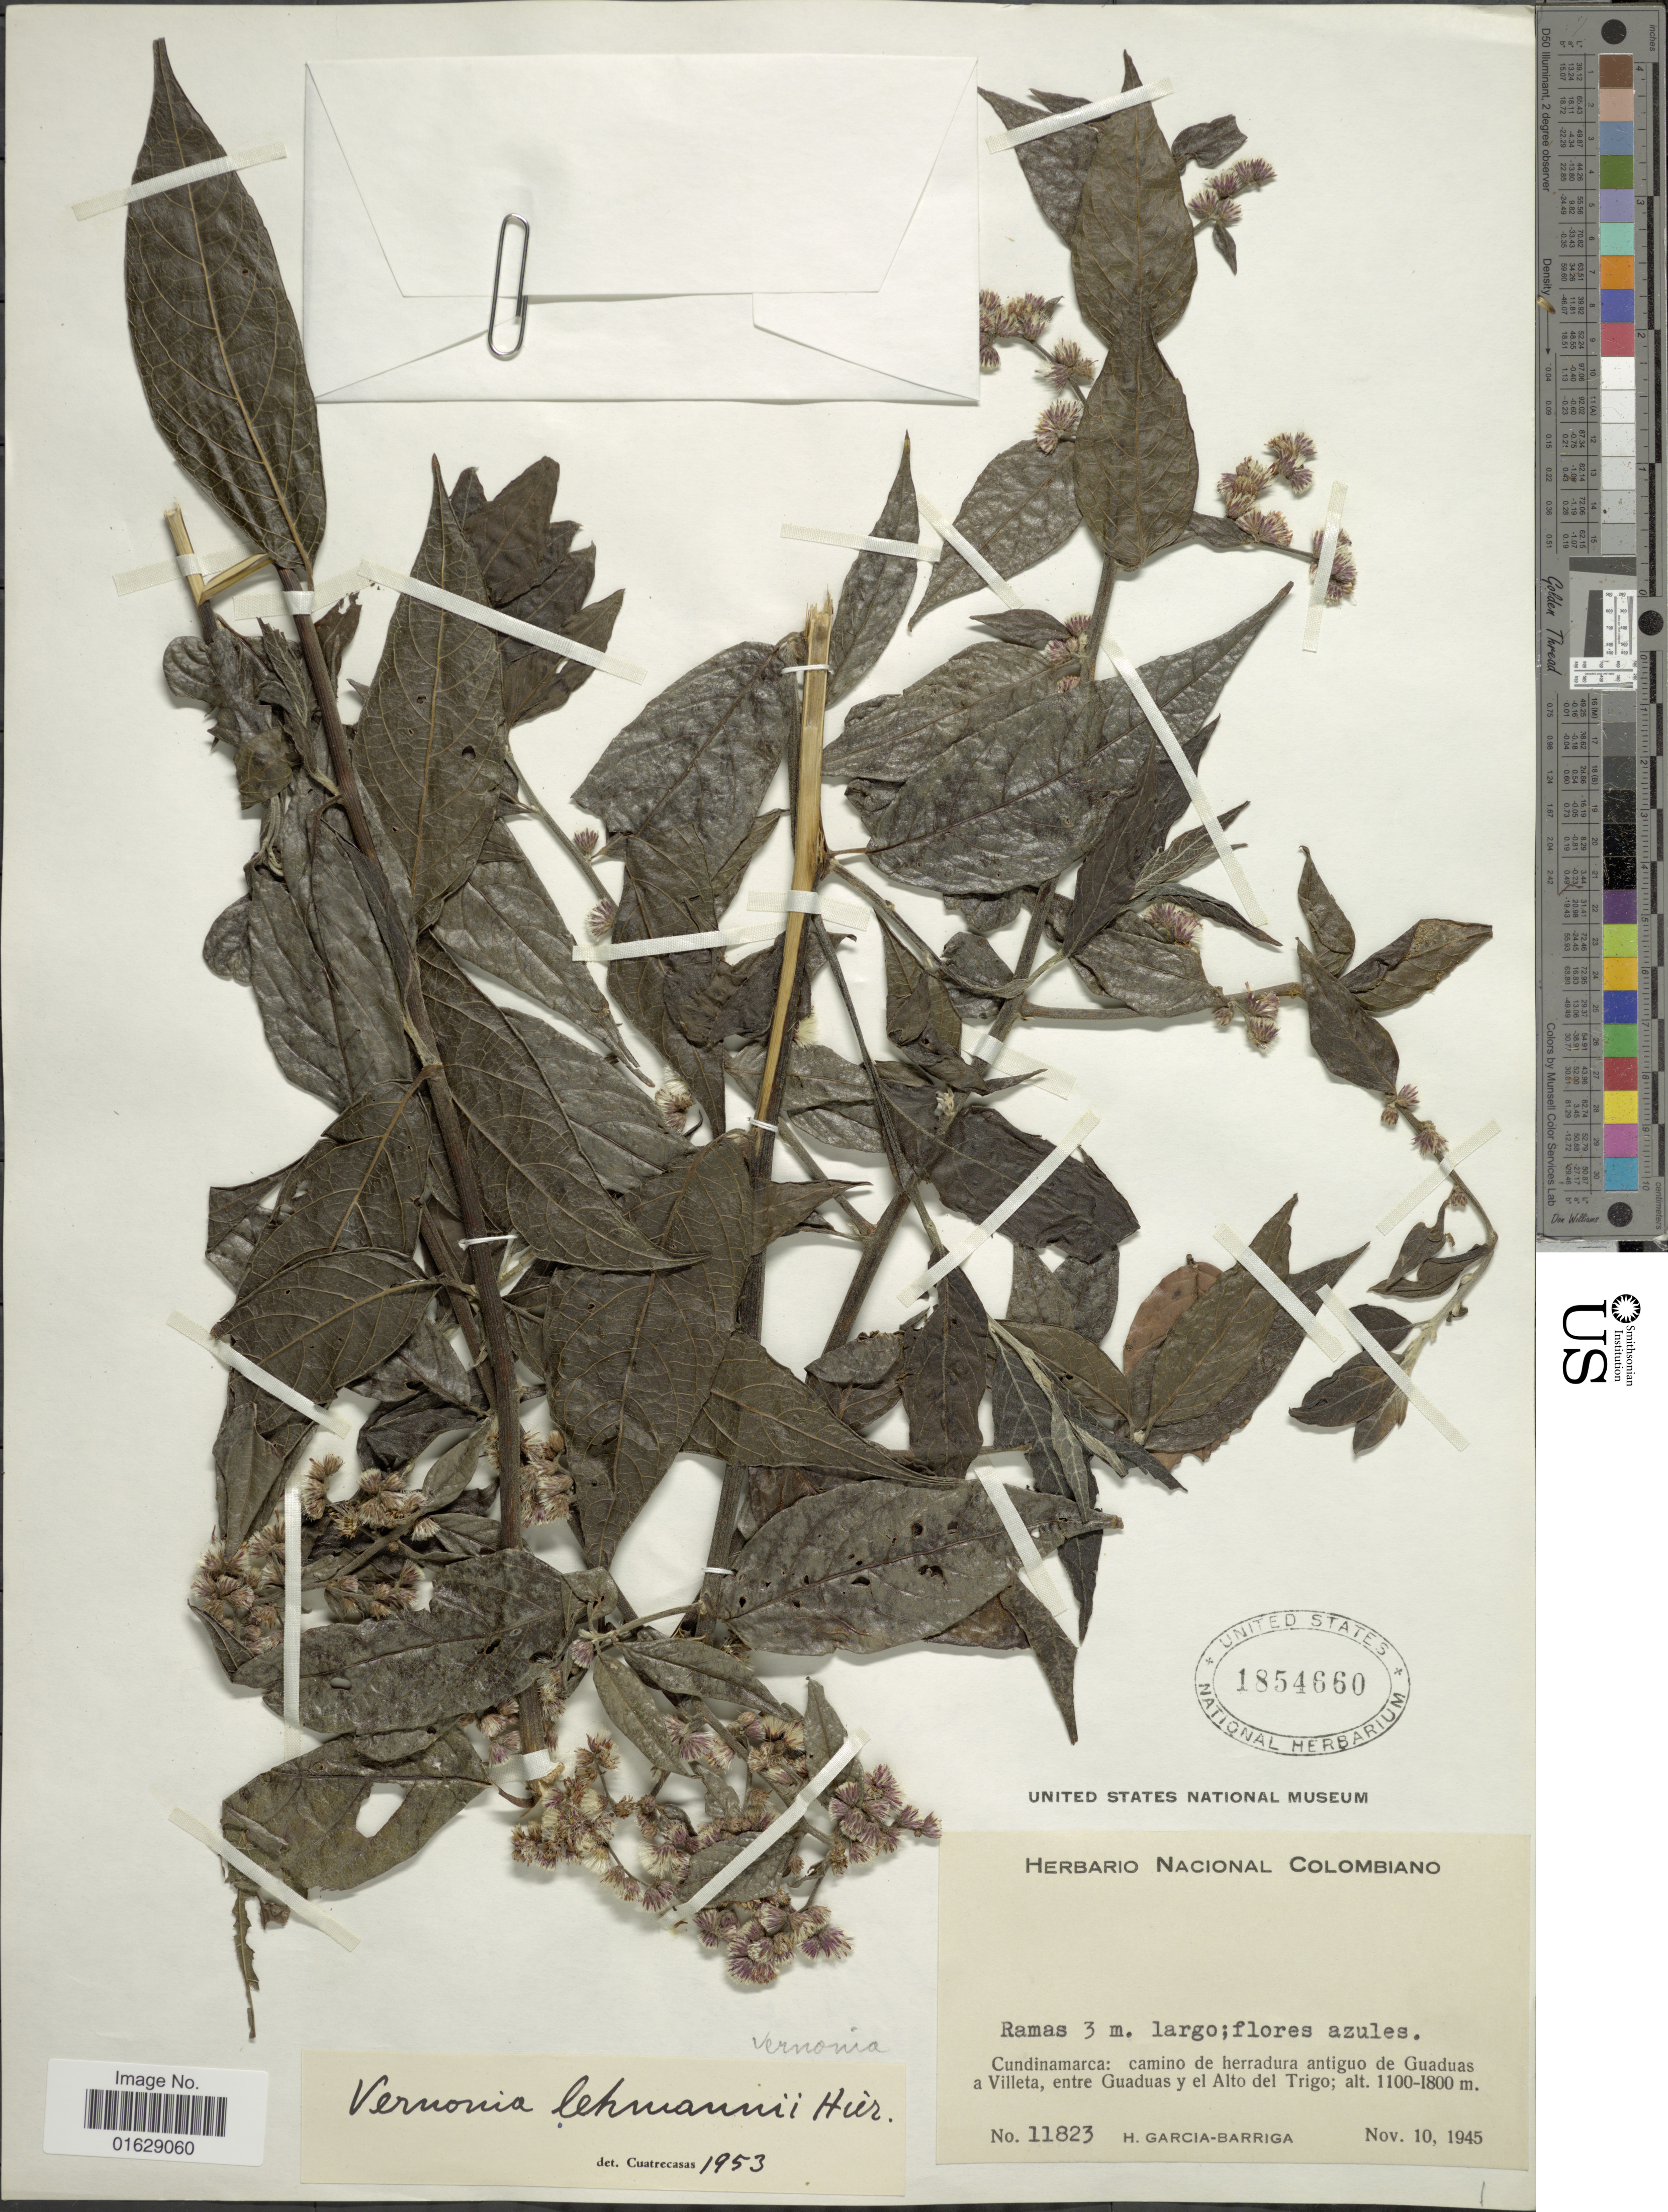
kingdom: Plantae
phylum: Tracheophyta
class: Magnoliopsida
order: Asterales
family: Asteraceae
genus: Lepidaploa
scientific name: Lepidaploa lehmannii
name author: (Hieron.) H. Rob.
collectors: H. García Barriga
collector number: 11823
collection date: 1945-11-10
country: Colombia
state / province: Cundinamarca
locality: Camino de herradura antiguo de Guaduas a Villeta, entre Guaduas y el Alto del Trigo.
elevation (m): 1100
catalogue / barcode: US 1854660